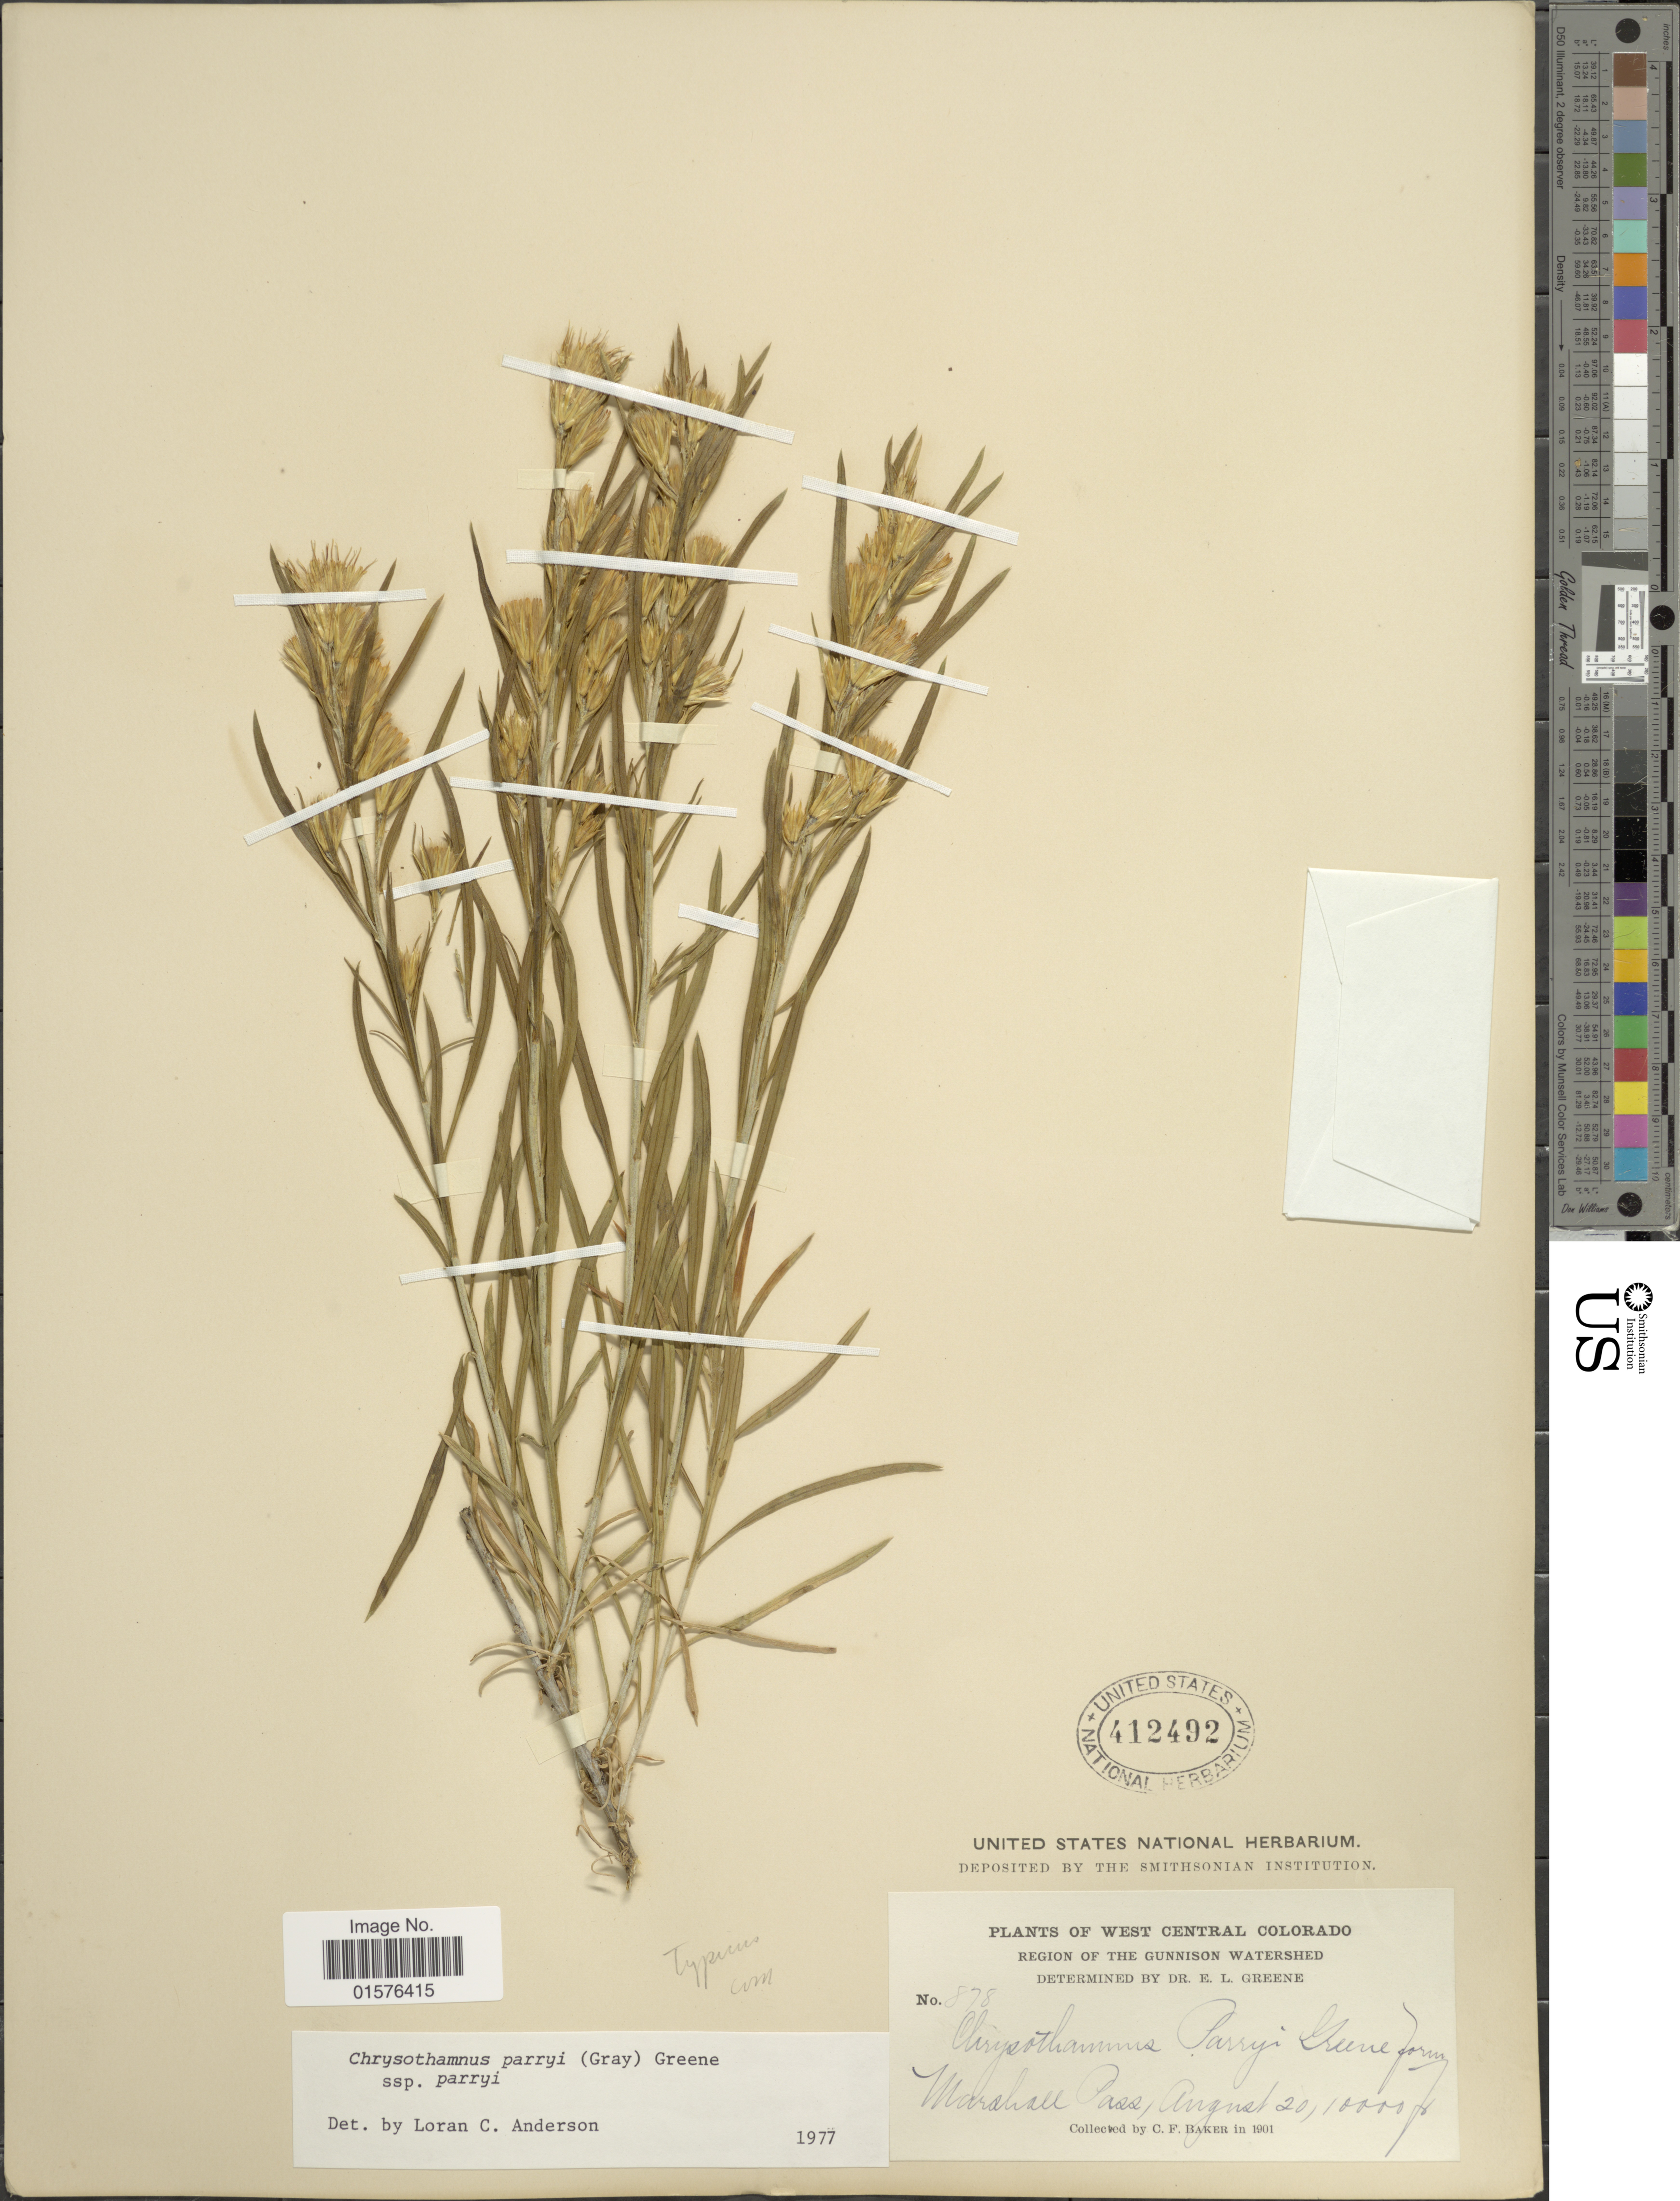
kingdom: Plantae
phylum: Tracheophyta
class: Magnoliopsida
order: Asterales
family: Asteraceae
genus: Ericameria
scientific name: Ericameria parryi var. parryi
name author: (A. Gray) G.L. Nesom & G.I. Baird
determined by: Urbatsch, Lowell E., Curator (LSU), Louisiana State University (UNITED STATES)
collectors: C. F. Baker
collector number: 878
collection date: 1901-08-20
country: United States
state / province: Colorado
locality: West Central Colorado, Warahall Pass.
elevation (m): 3048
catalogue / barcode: US 412492